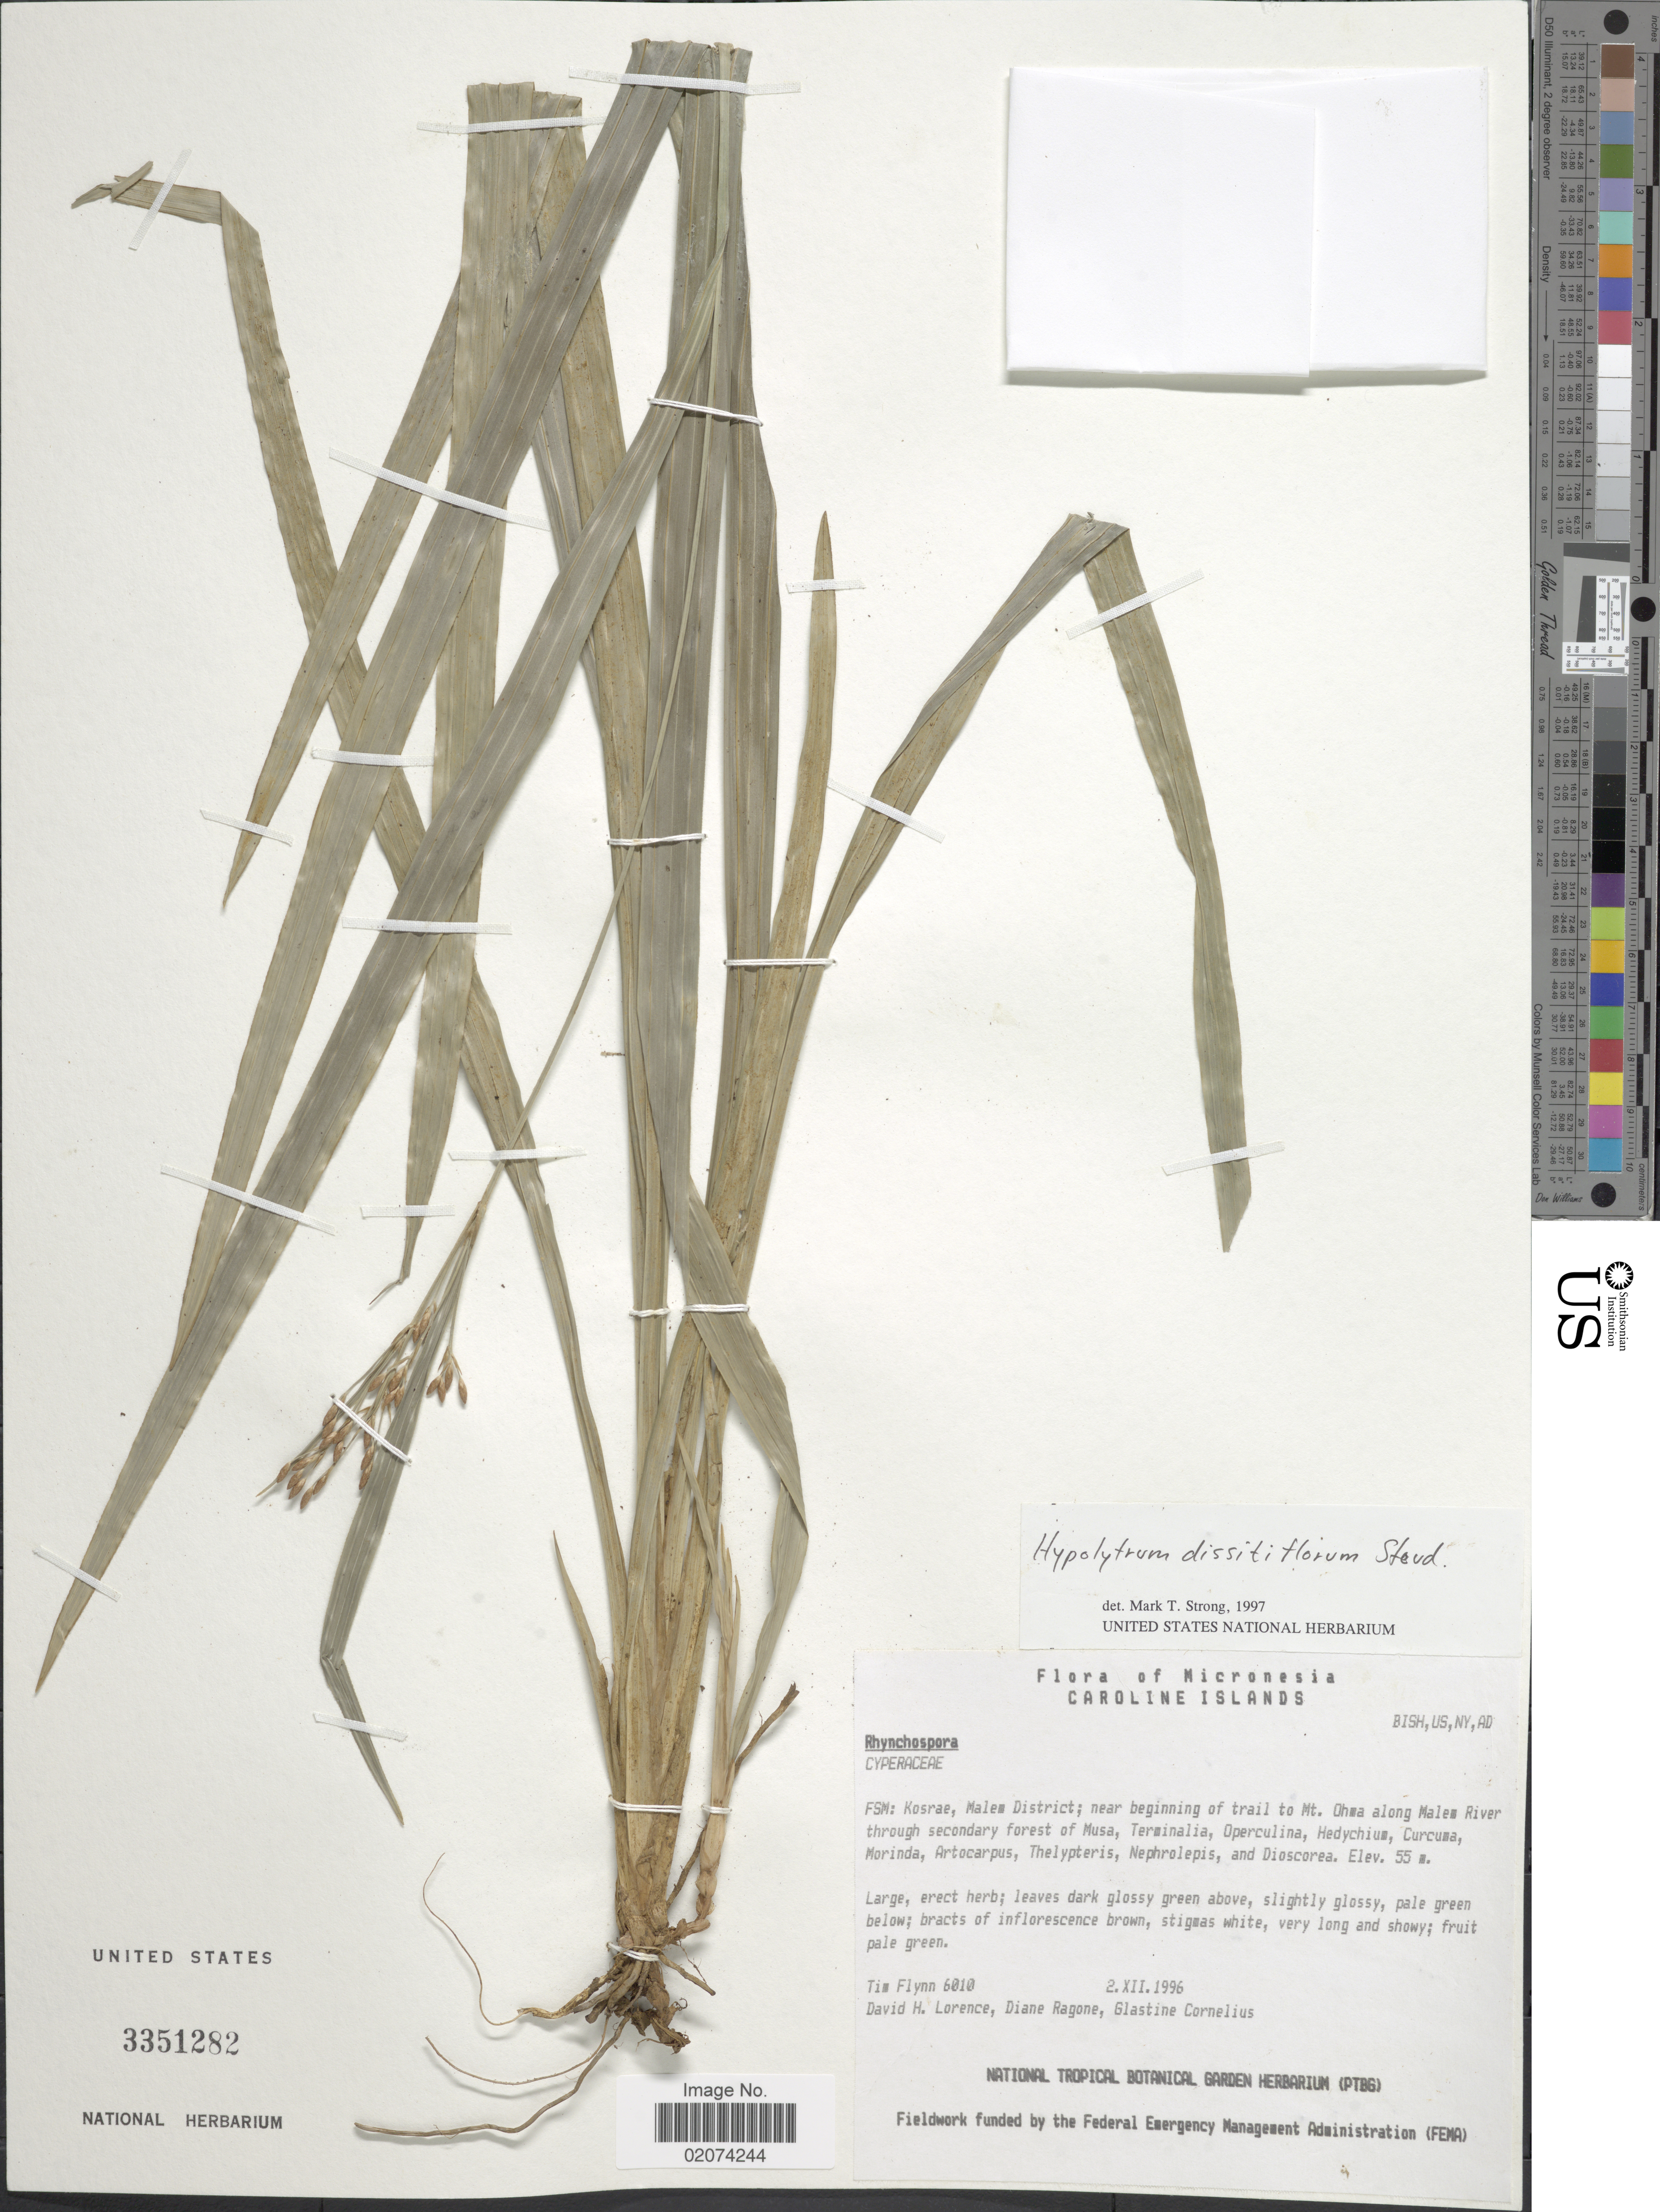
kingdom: Plantae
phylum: Tracheophyta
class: Liliopsida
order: Poales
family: Cyperaceae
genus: Hypolytrum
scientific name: Hypolytrum dissitiflorum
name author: Steud.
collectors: T. W. Flynn, D. Lorence, D. Ragone & G. Cornelius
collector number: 6010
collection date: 1996-12-02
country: Micronesia, Federated States of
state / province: Kosrae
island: Kosrae [Kusaie]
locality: Malem District; near beginning of trail to Mt. Ohma along Malem River through secondary forest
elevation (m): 55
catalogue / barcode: US 3351282